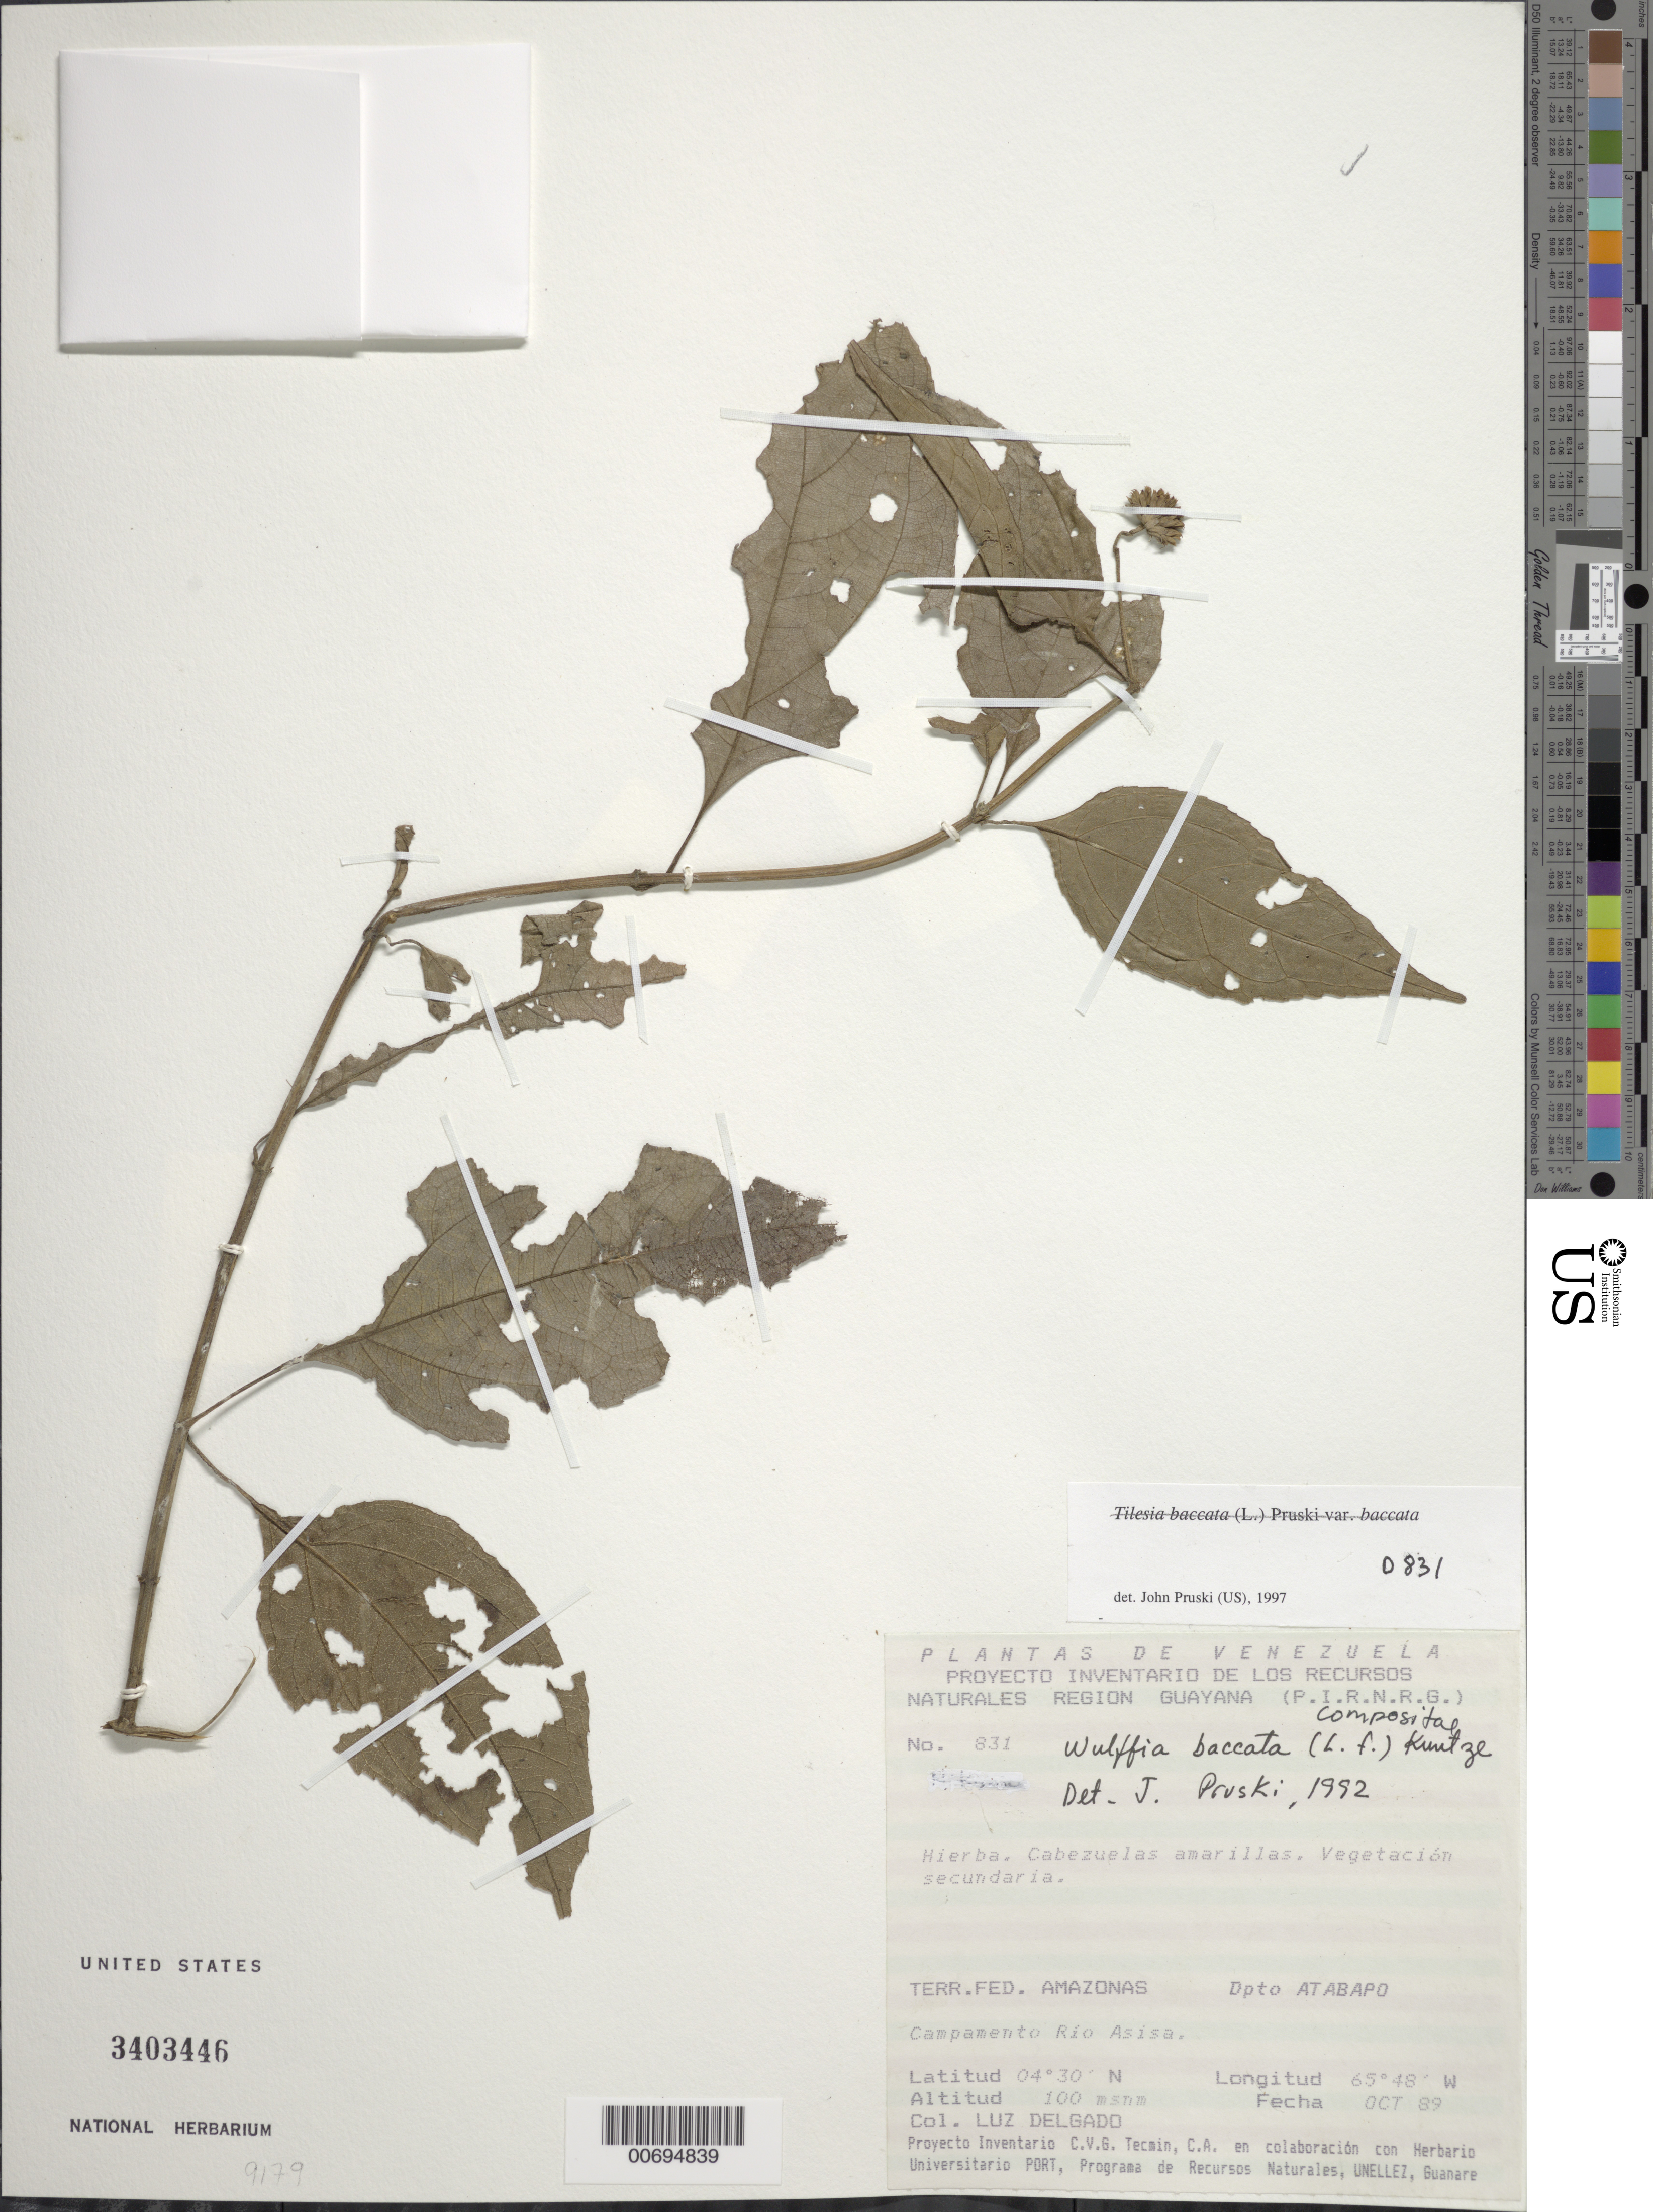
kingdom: Plantae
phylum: Tracheophyta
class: Magnoliopsida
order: Asterales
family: Asteraceae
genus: Wulffia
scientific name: Wulffia baccata var. baccata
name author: (L.) Kuntze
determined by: Pruski, J. F.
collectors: L. Delgado V.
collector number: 831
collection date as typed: Oct-89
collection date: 1989-10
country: Venezuela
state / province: Amazonas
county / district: Atabapo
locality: Campamento Río Asisa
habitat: Secondary vegetation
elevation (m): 100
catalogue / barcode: US 3403446